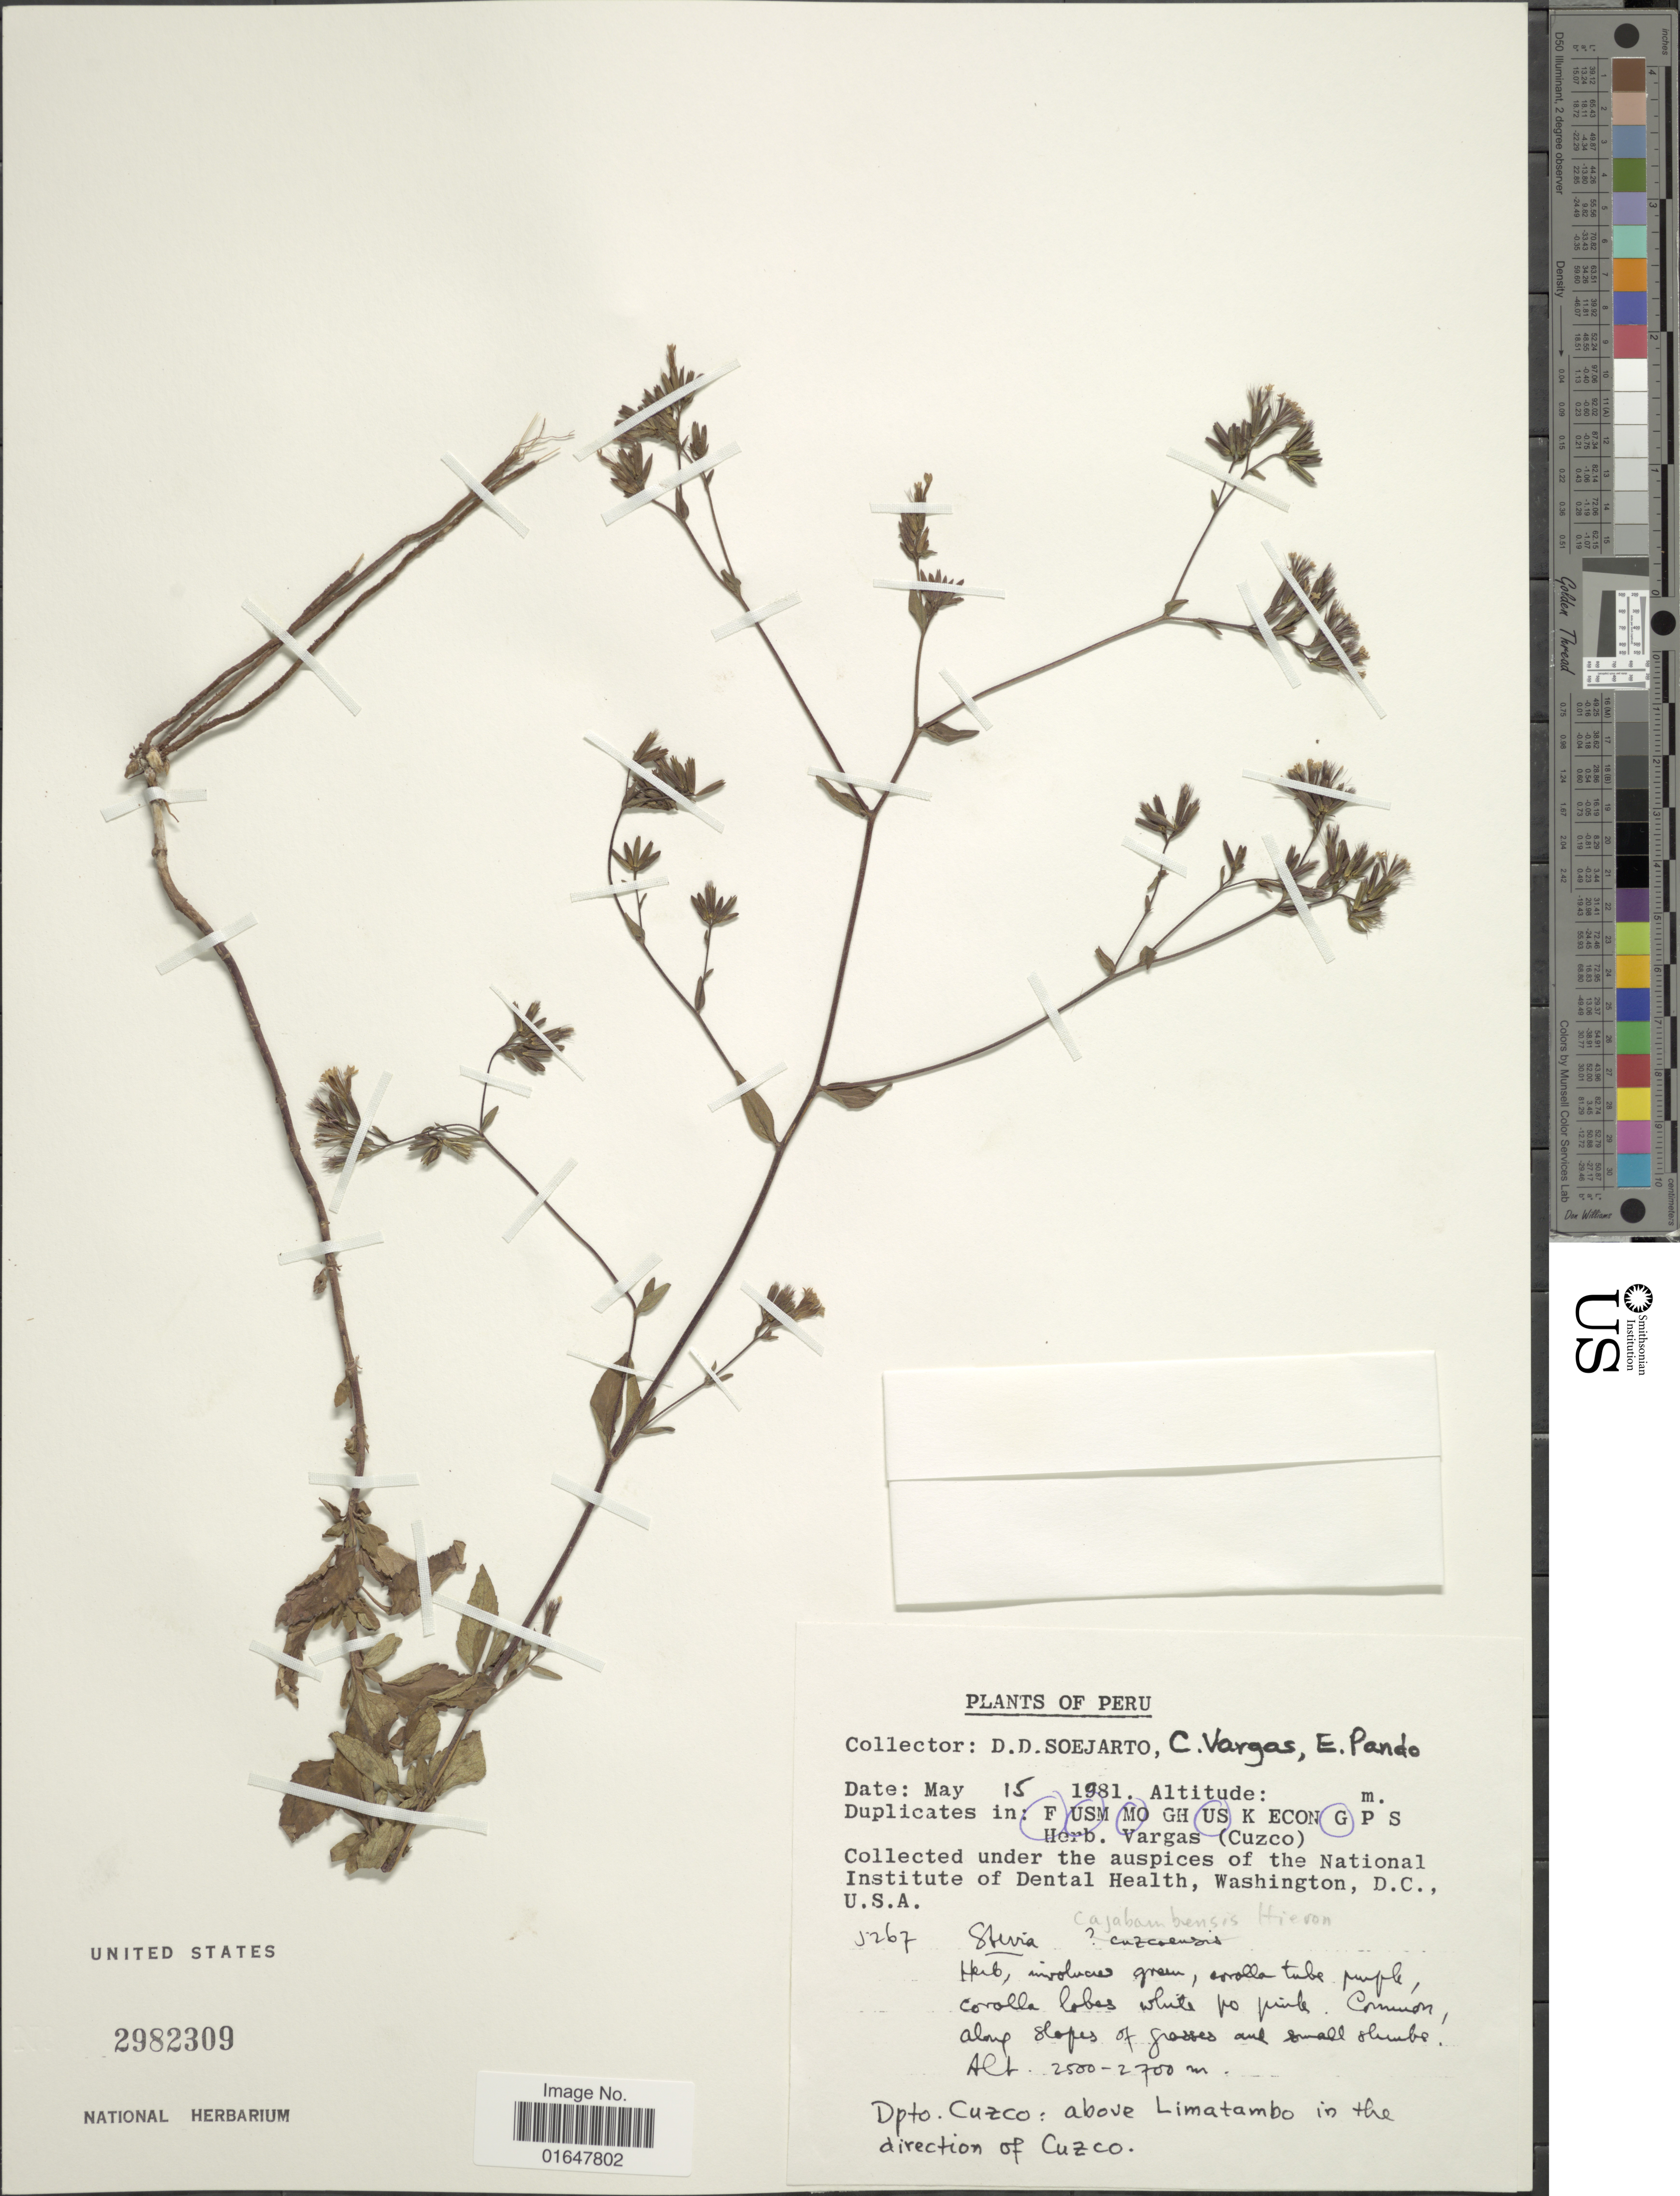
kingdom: Plantae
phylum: Tracheophyta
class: Magnoliopsida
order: Asterales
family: Asteraceae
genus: Stevia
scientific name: Stevia cajabambensis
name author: Hieron. in Urb.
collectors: C. Vargas & E. Pando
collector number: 5267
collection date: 1981-05-15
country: Peru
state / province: Cusco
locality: Above Limatambo in the direction of Cuzco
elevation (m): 2500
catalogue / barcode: US 2982309